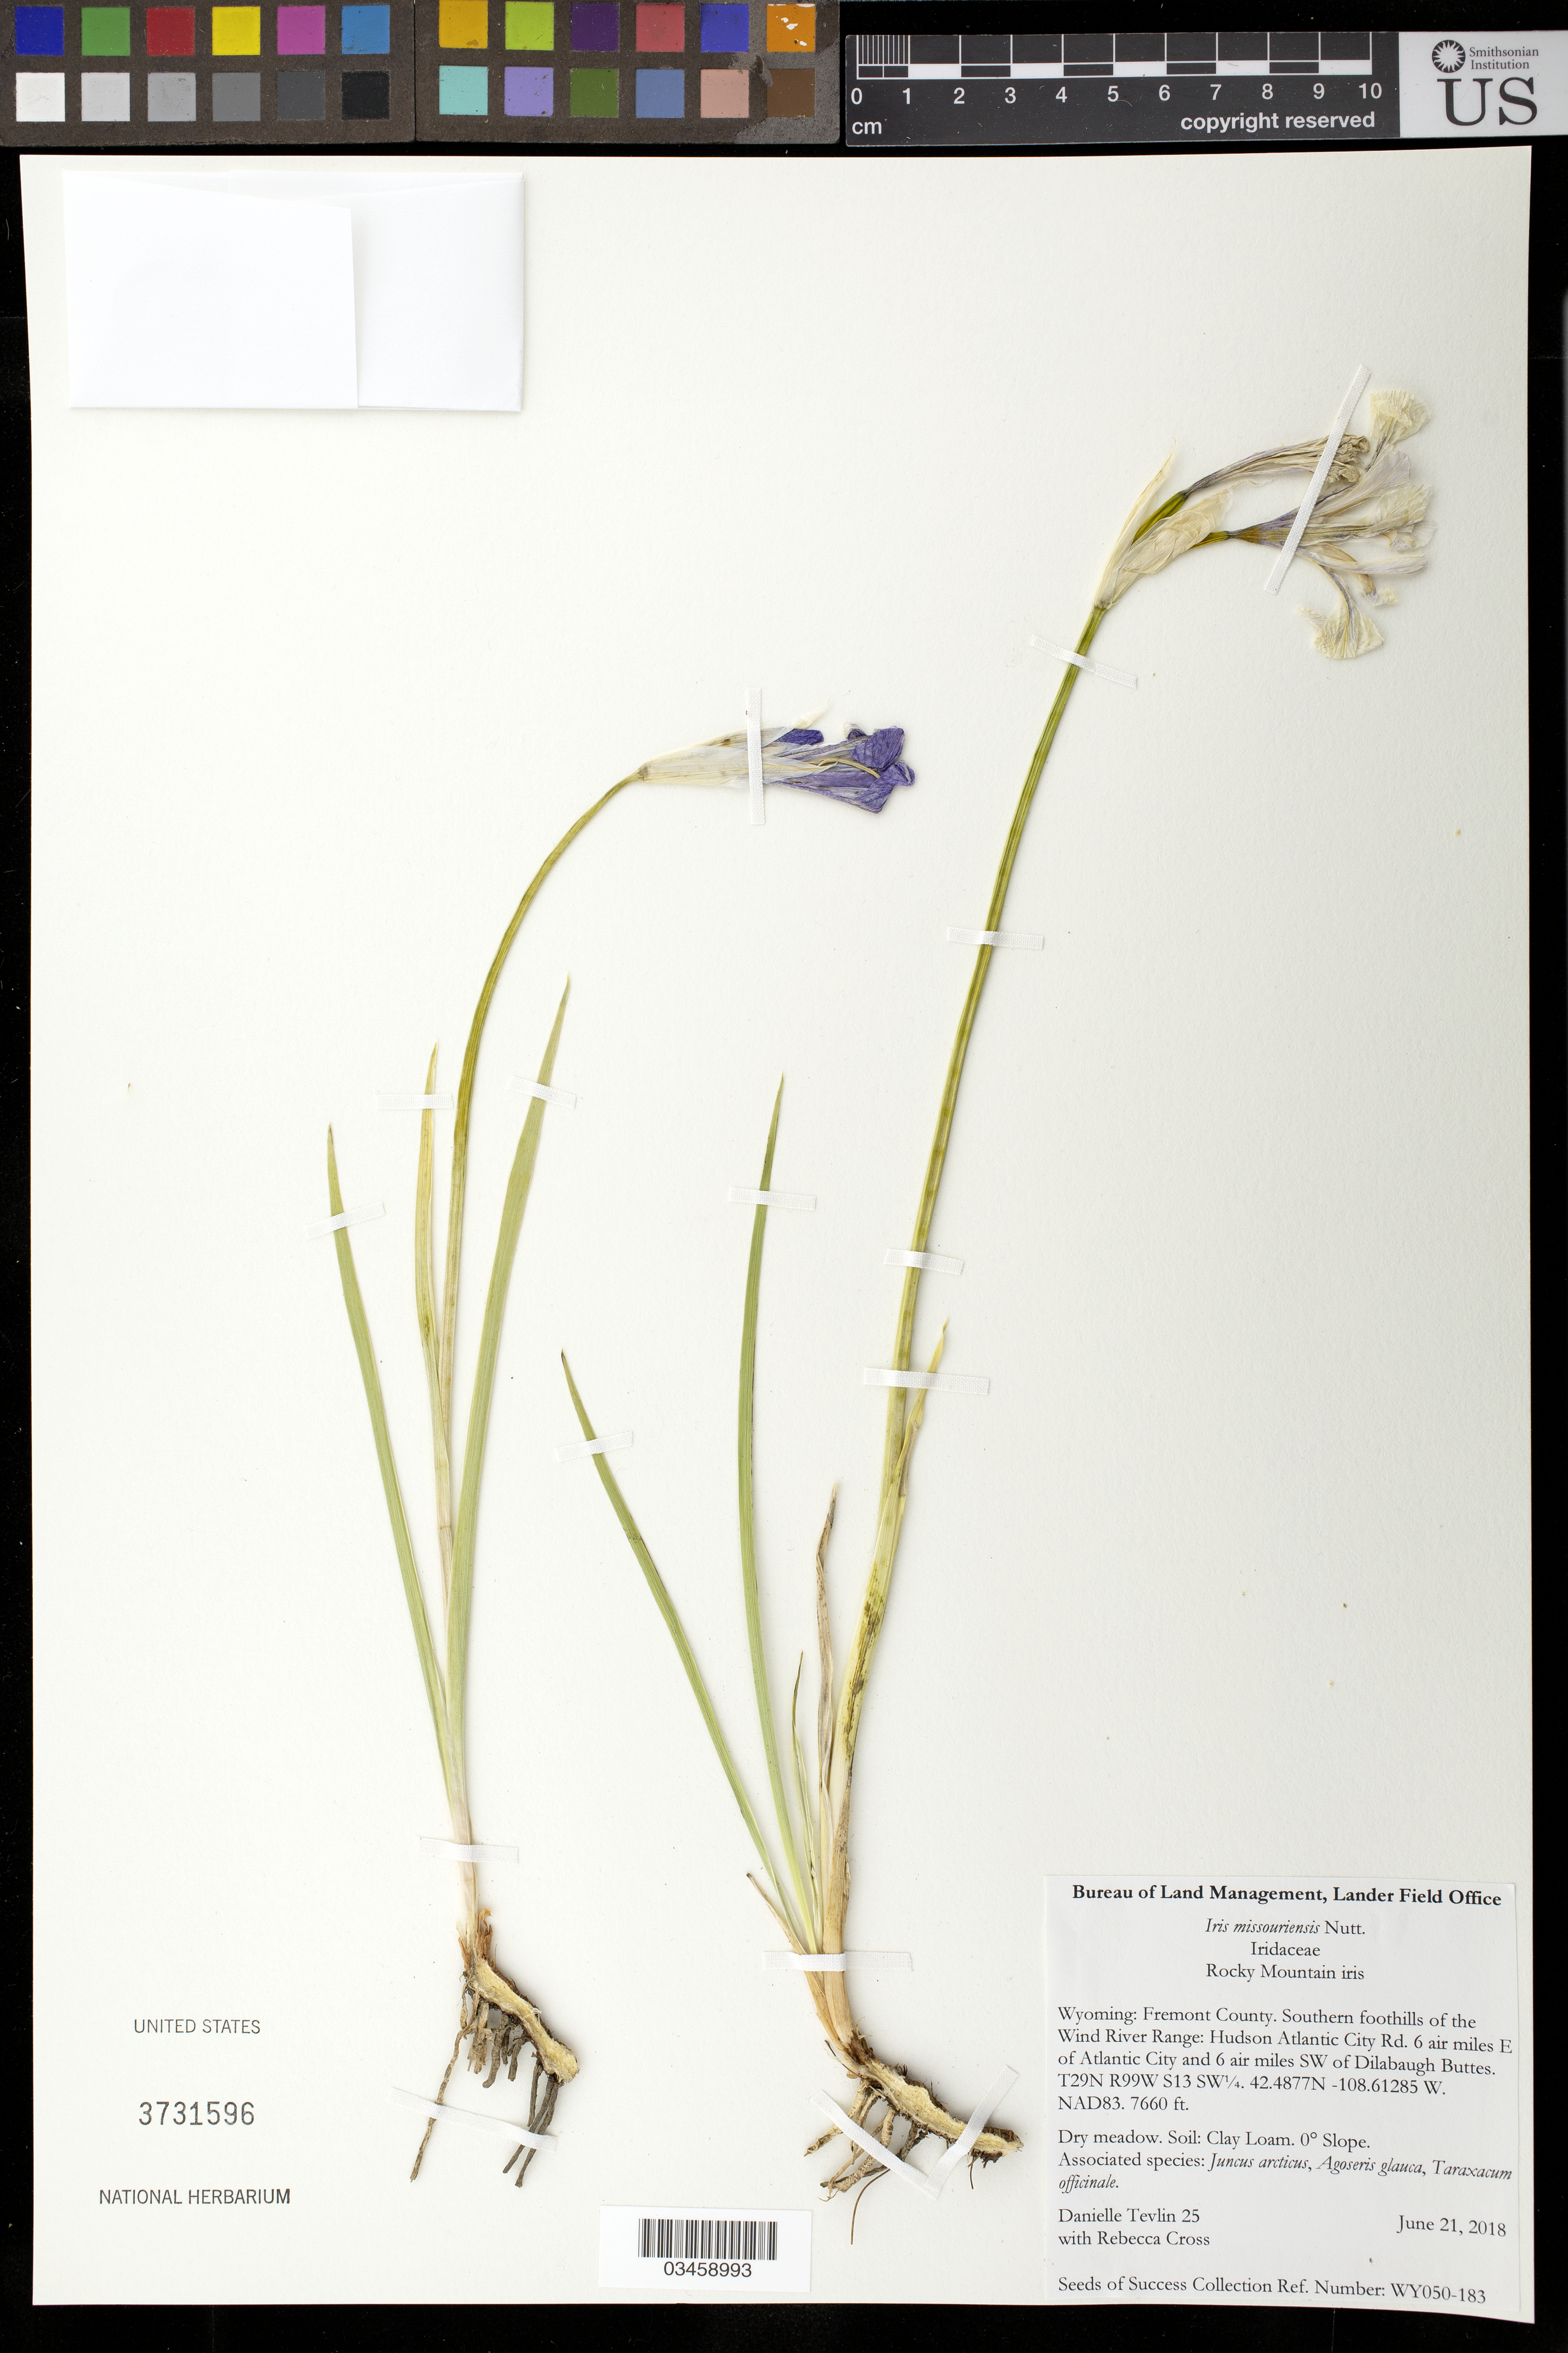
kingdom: Plantae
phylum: Tracheophyta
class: Liliopsida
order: Asparagales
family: Iridaceae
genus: Iris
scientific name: Iris missouriensis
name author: Nutt.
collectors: D. Tevlin & R. Cross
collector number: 25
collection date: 2018-06-21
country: United States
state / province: Wyoming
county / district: Fremont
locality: Southern foothils of Wind River Range. Hudson Atlantic City Rd 6 air mi. E of Atlantic City and 6 air mi. SW ofDilabaugh Buttes. T29N R99W S13 SW1/4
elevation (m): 2335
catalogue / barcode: US 3731596